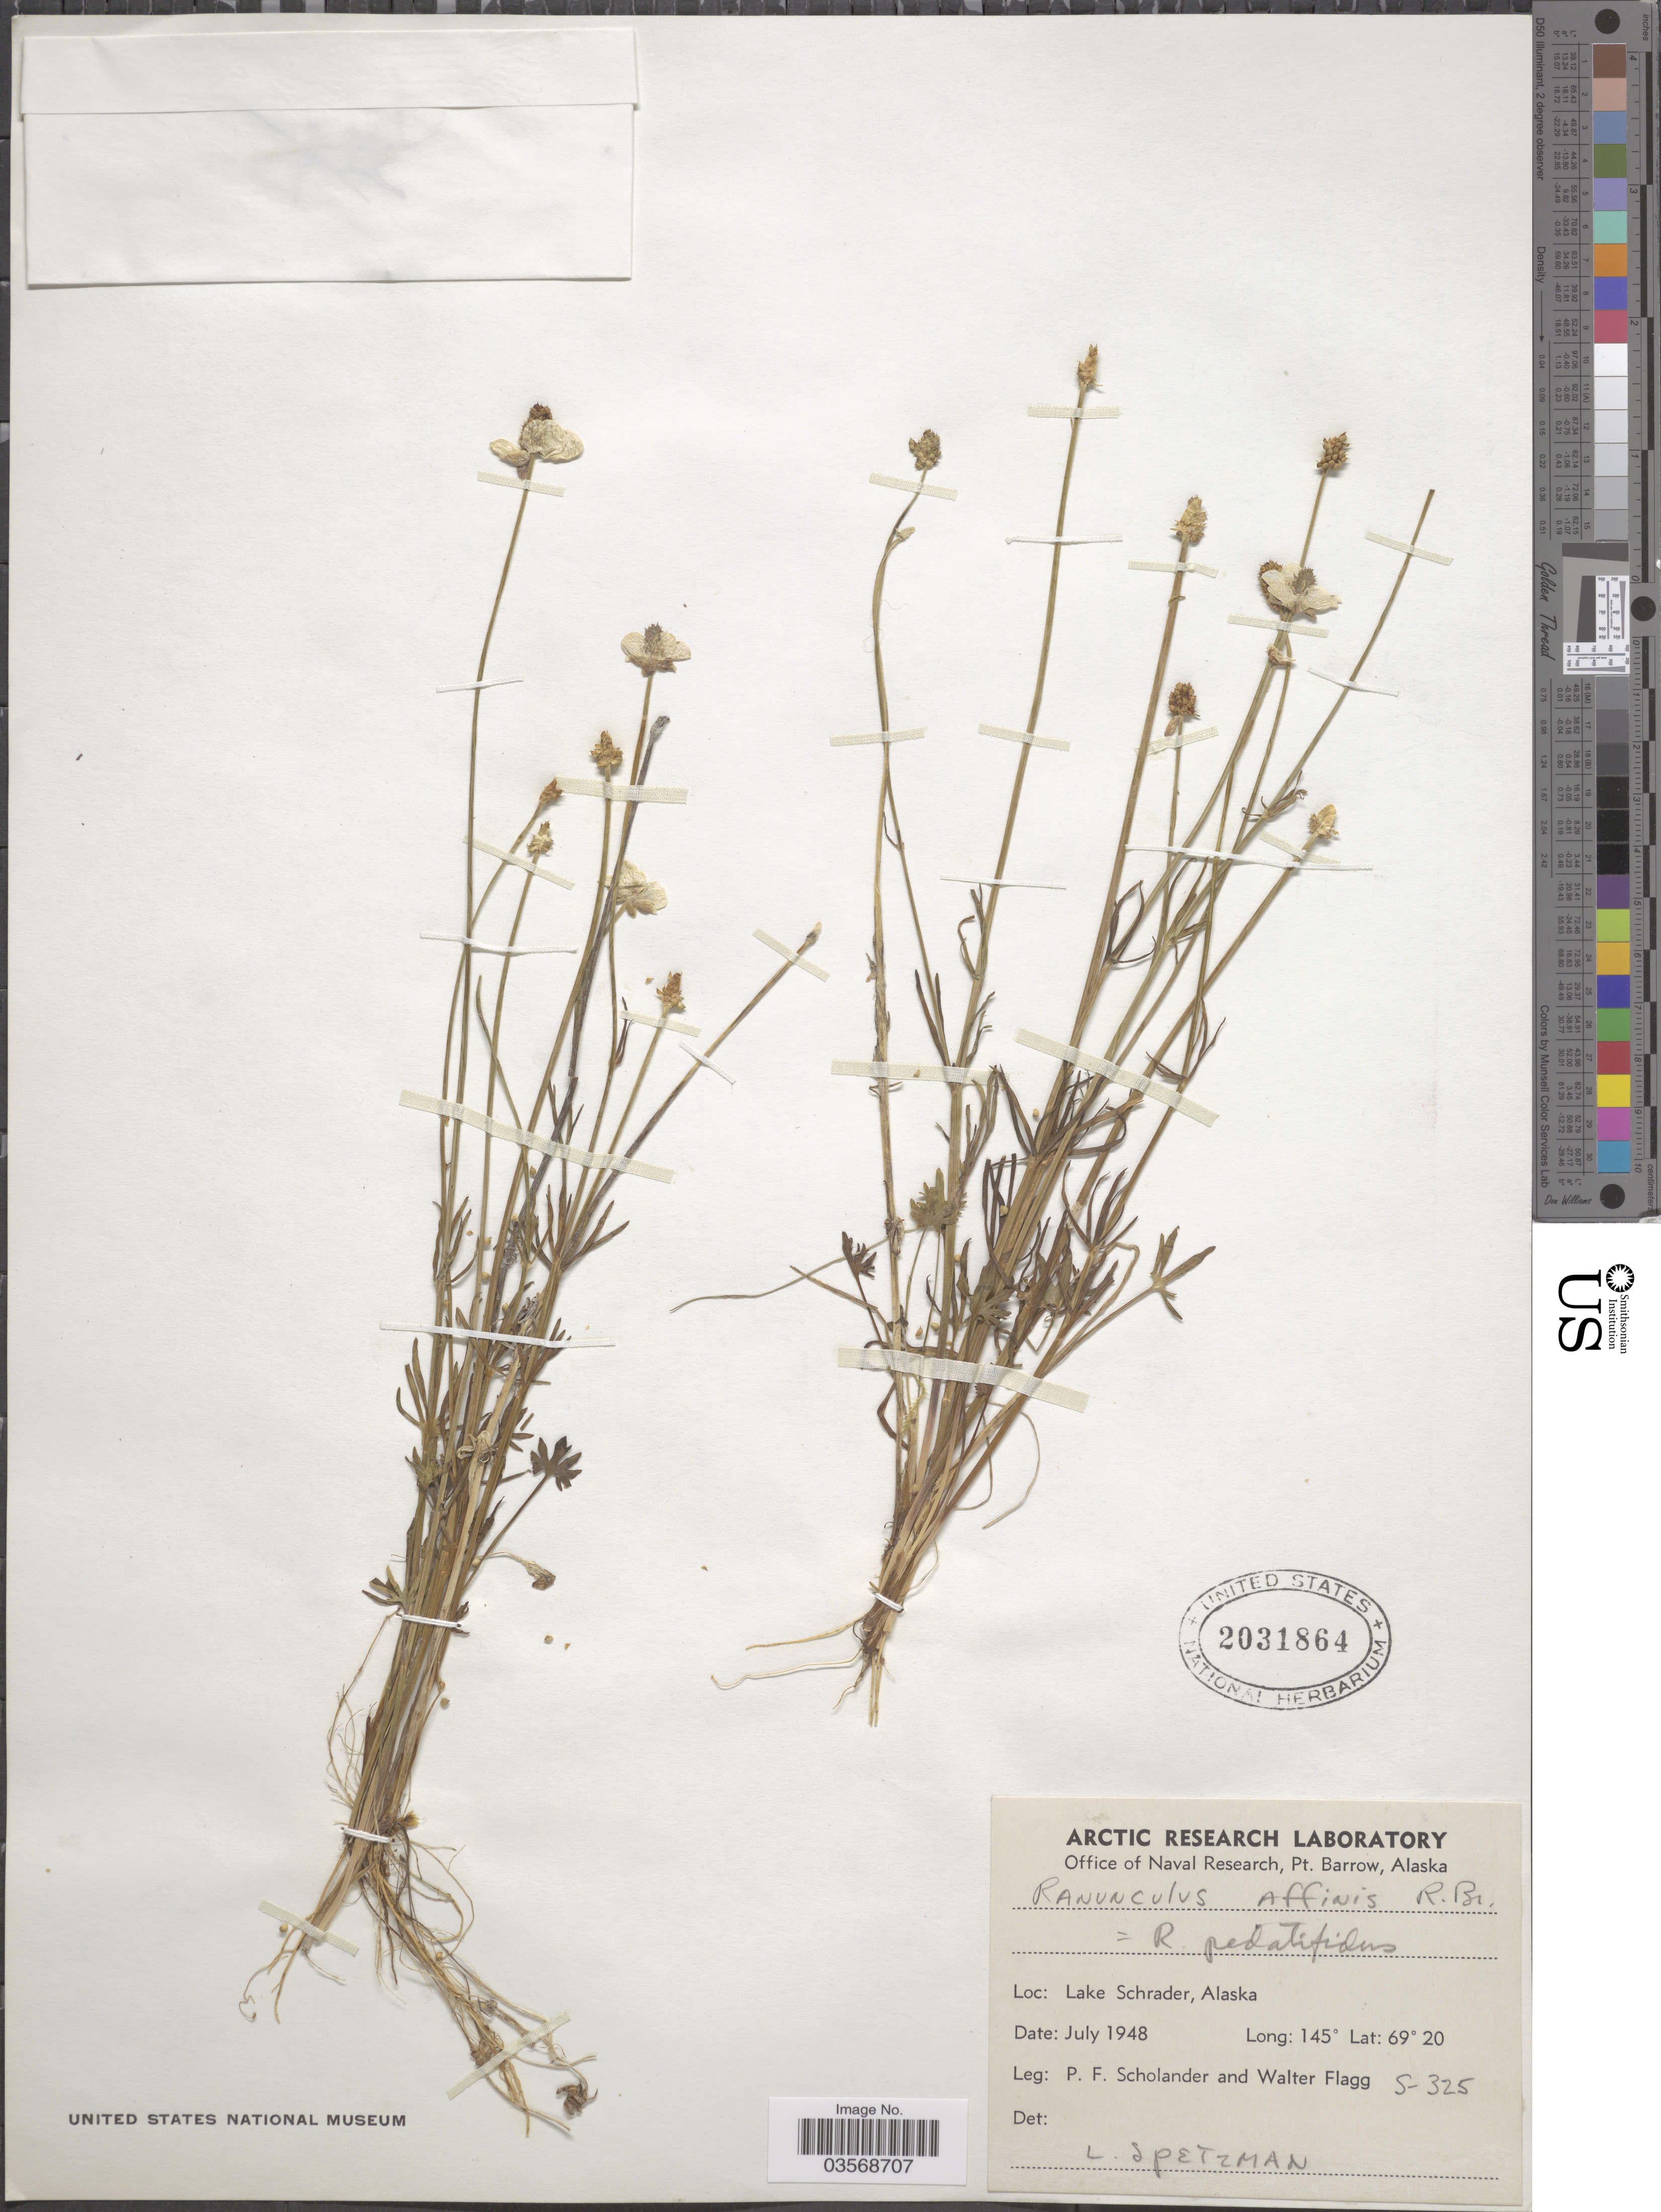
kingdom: Plantae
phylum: Tracheophyta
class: Magnoliopsida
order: Ranunculales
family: Ranunculaceae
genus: Ranunculus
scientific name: Ranunculus pedatifidus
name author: Sm.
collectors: P. Scholander & W. Flagg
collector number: S-325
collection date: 1948-07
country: United States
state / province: Alaska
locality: Lake Schrader.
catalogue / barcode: US 2031864